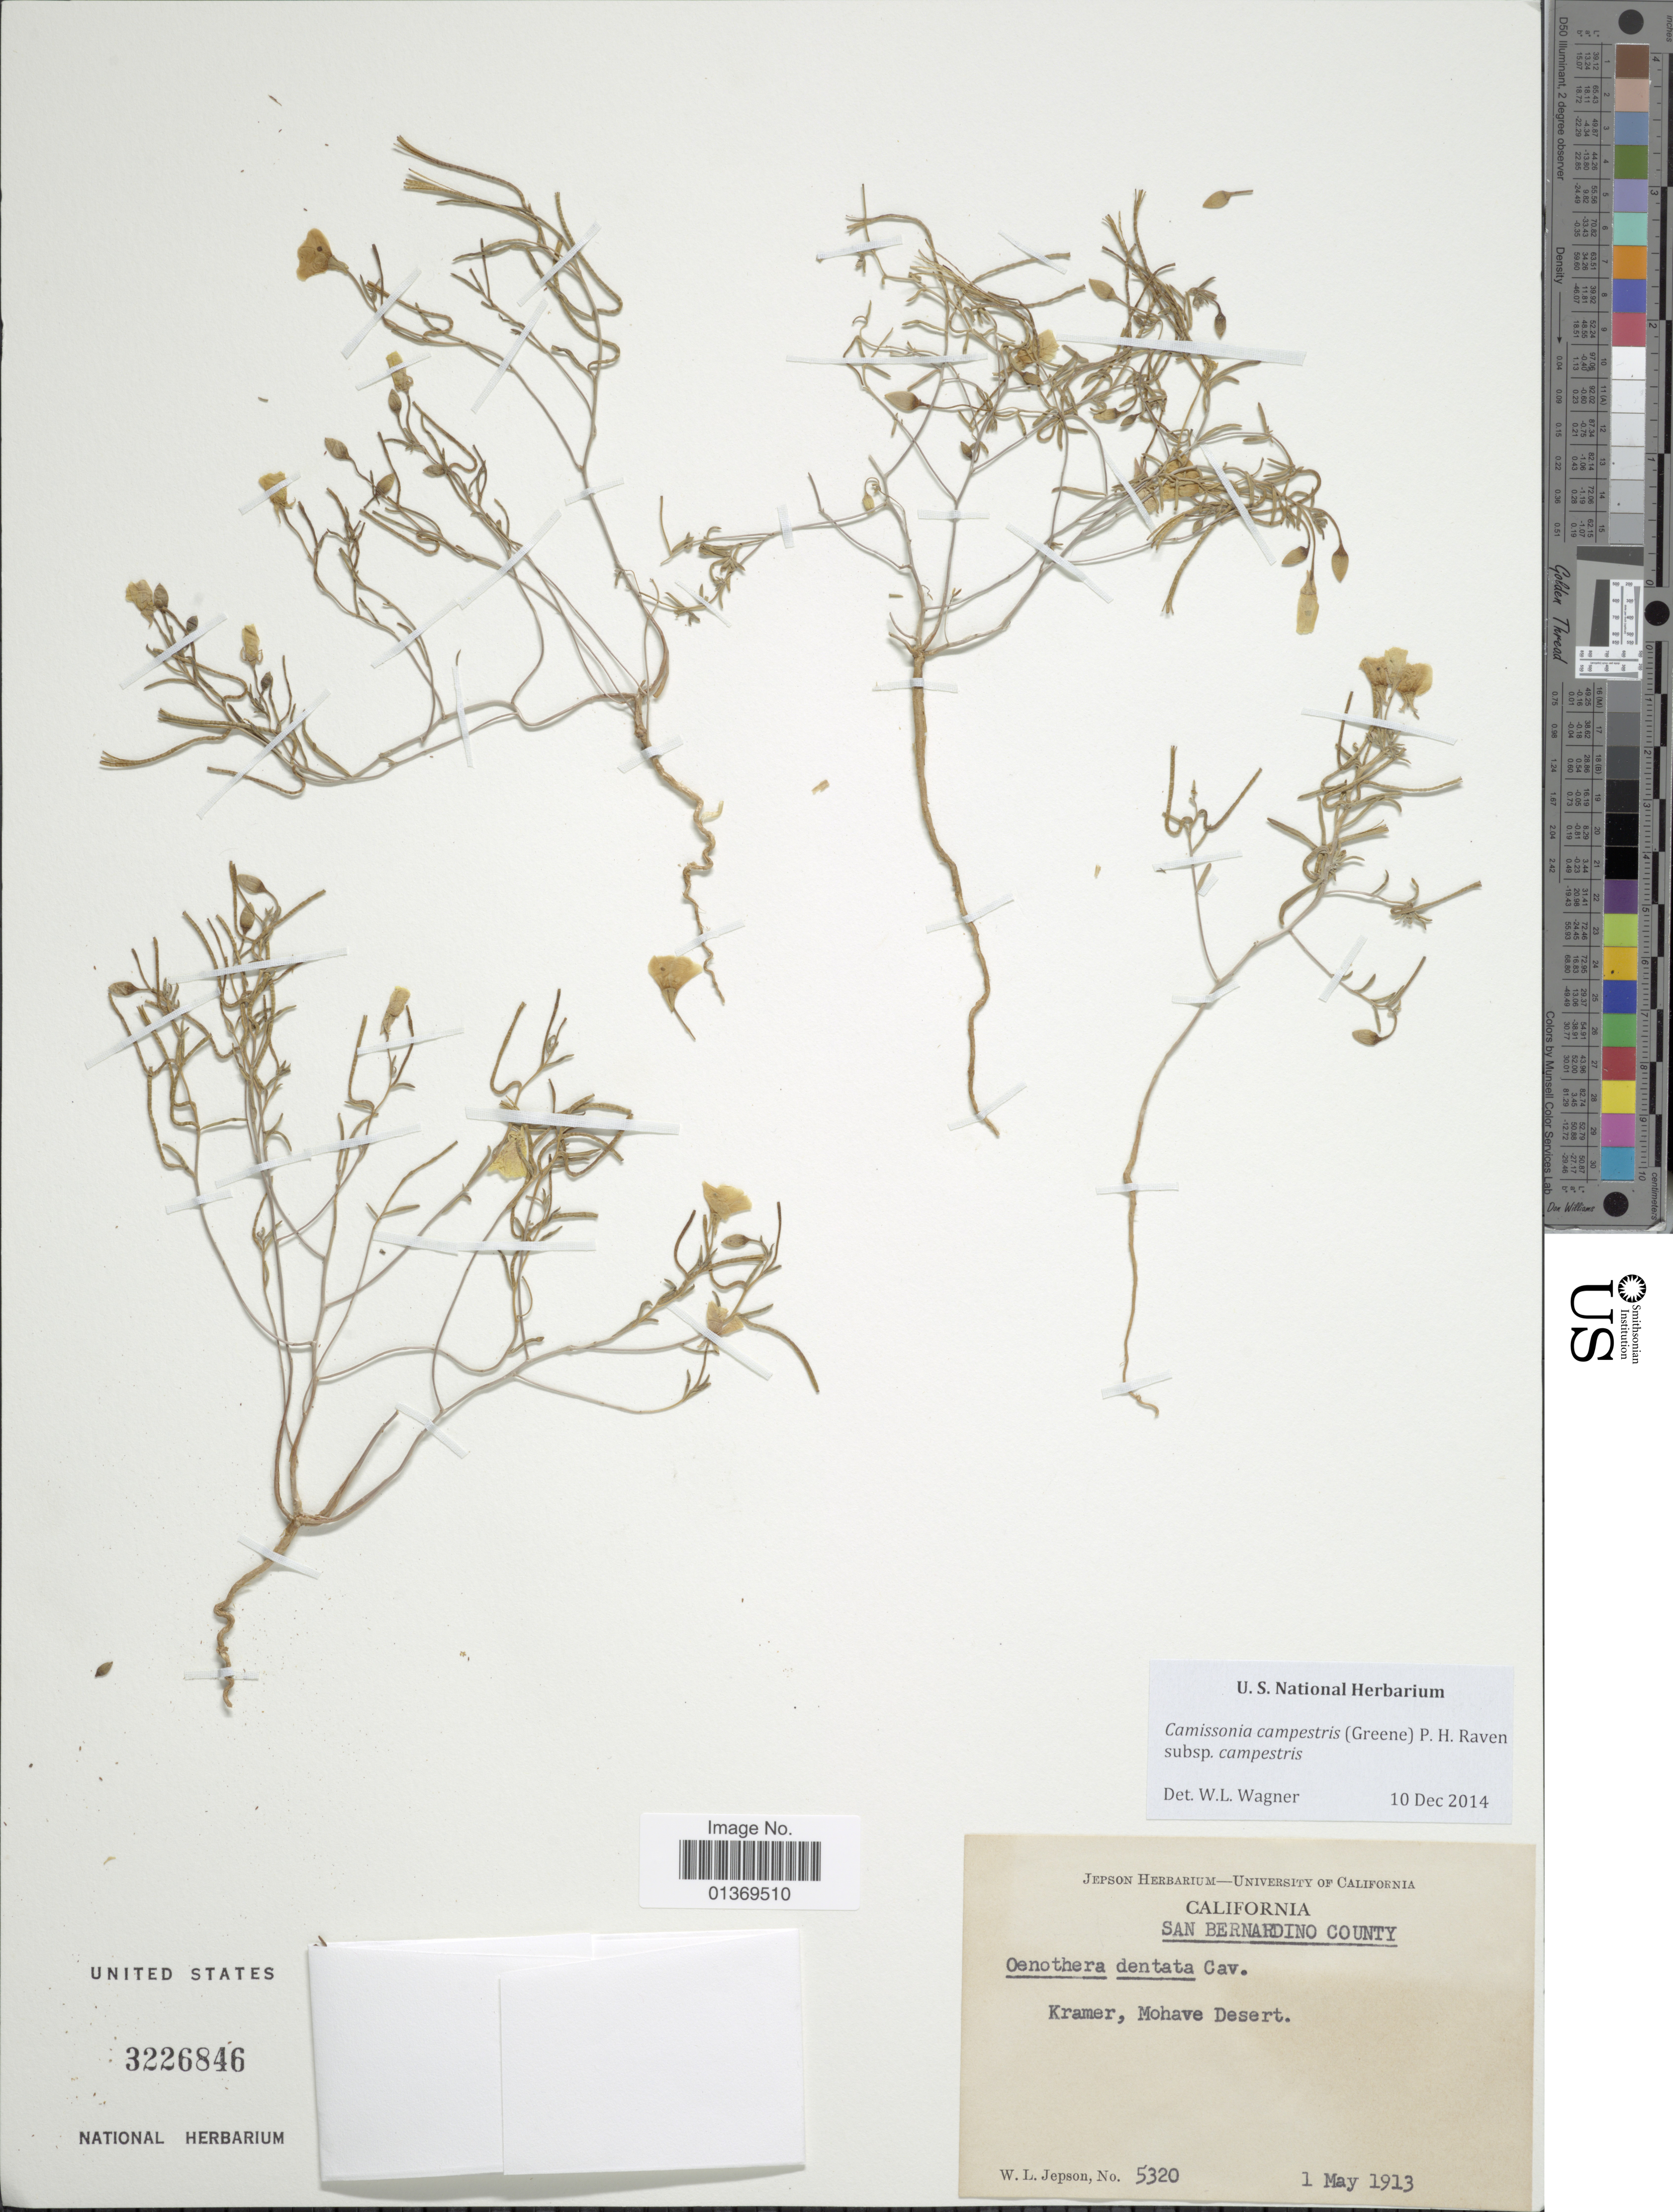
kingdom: Plantae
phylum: Tracheophyta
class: Magnoliopsida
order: Myrtales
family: Onagraceae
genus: Camissonia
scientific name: Camissonia campestris subsp. campestris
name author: (Greene) P.H. Raven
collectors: W. L. Jepson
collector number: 5320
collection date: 1913-05-01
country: United States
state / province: California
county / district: San Bernardino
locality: San Bernardino County, Kramer, Mohave Desert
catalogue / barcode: US 3226846